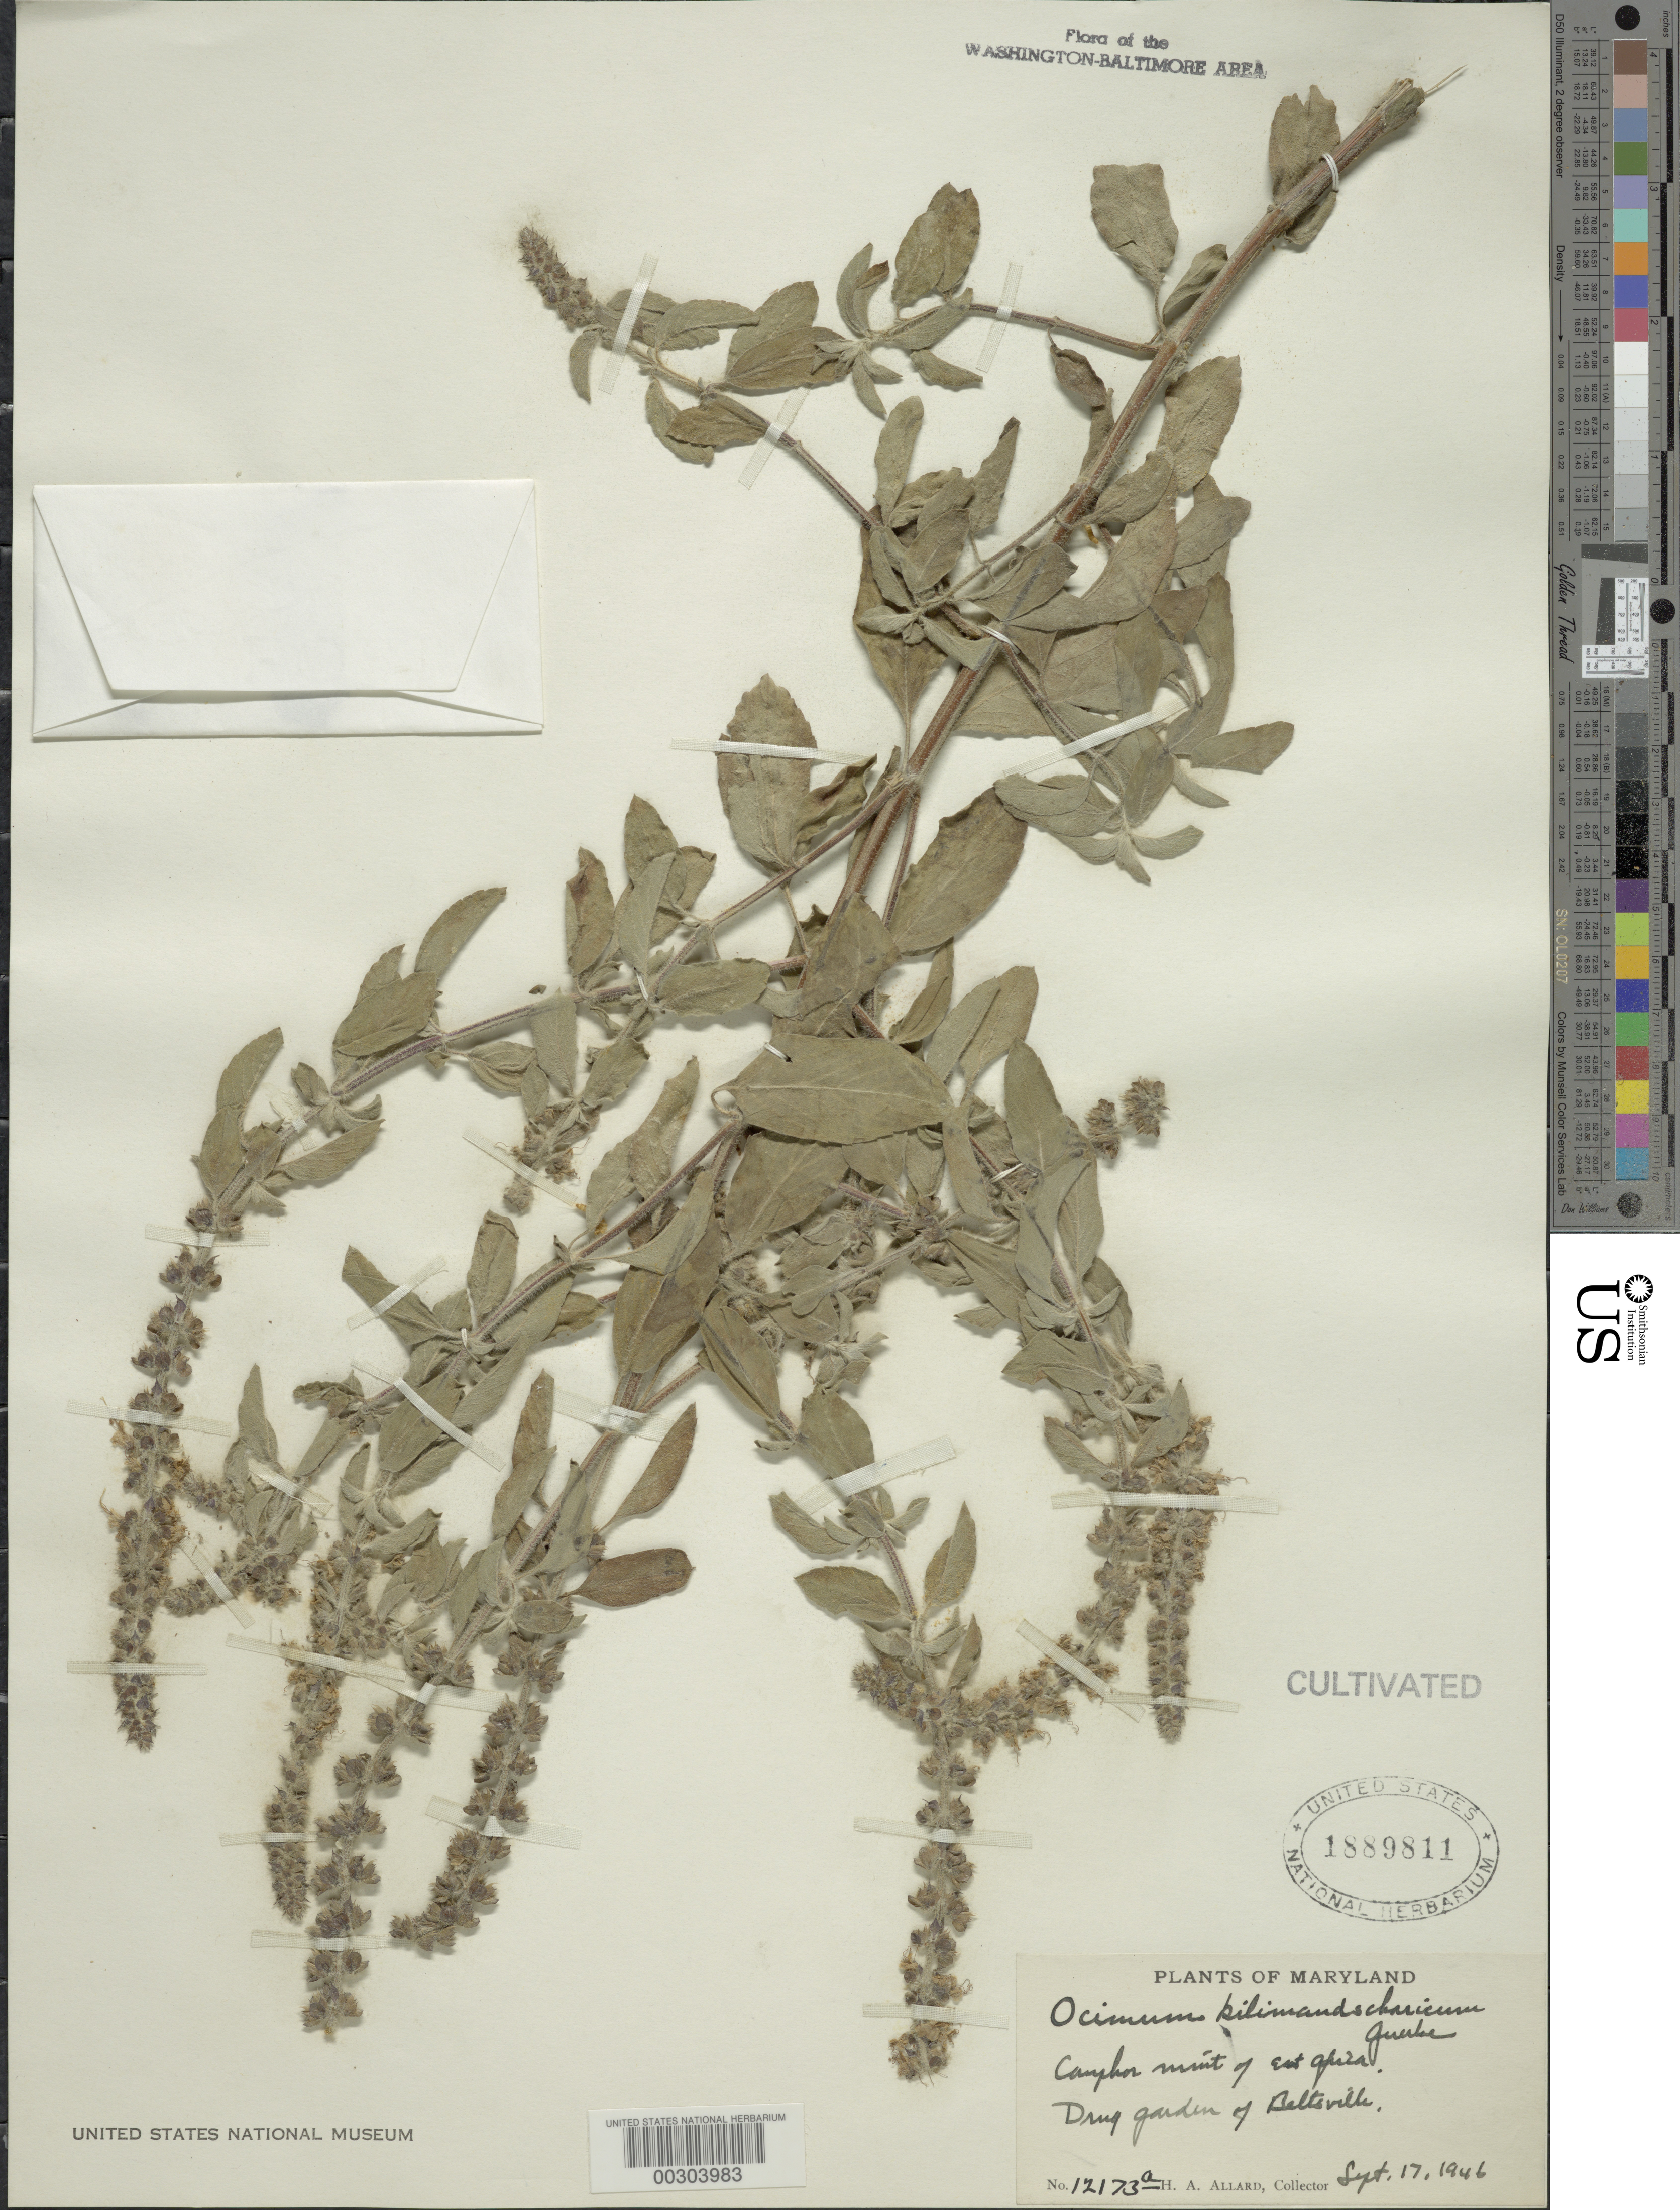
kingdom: Plantae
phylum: Tracheophyta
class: Magnoliopsida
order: Lamiales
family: Lamiaceae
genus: Ocimum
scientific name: Ocimum kilimandscharicum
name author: Gürke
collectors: H. A. Allard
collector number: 12173A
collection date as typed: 17 Sep 1946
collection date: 1946-09-17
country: United States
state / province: Maryland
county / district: Prince George's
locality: Beltsville, Drug Garden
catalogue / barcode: US 1889811